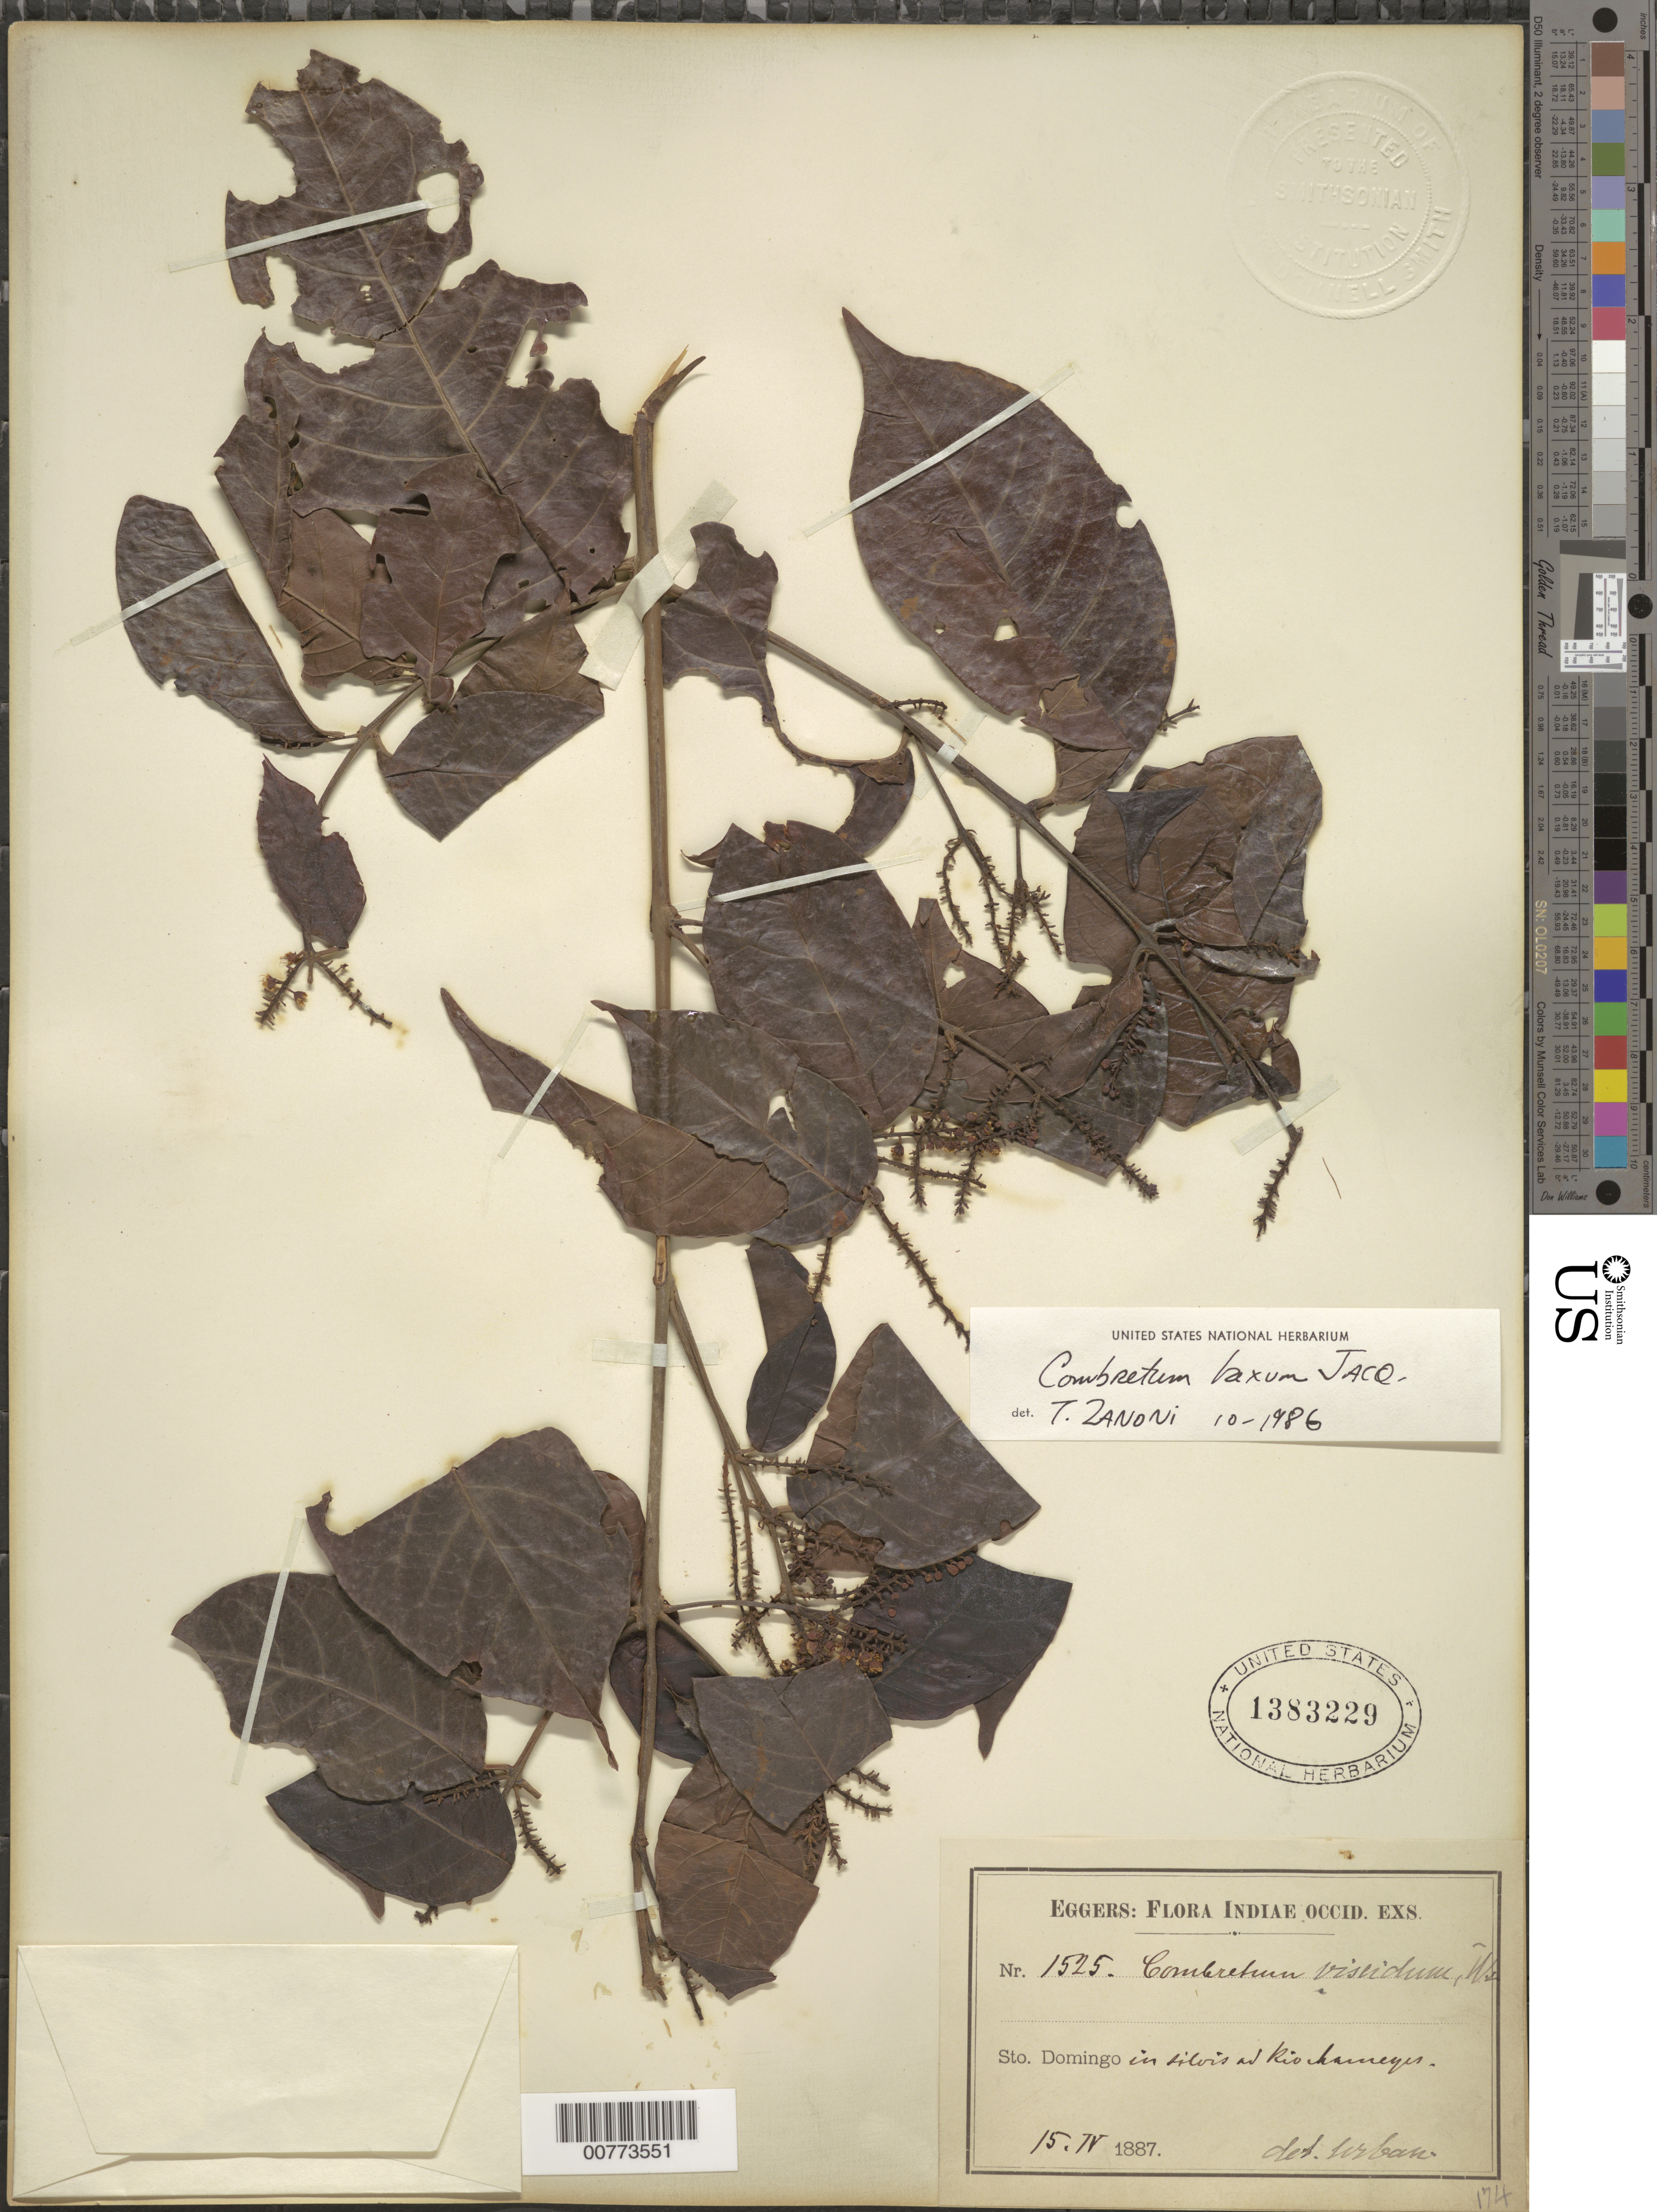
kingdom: Plantae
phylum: Tracheophyta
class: Magnoliopsida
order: Myrtales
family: Combretaceae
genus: Combretum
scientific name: Combretum laxum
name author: Jacq.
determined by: Zanoni, T. A., (NY), New York Botanical Garden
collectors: H. F. A. von Eggers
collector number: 1525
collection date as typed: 15 Apr 1887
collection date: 1887-04-15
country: Dominican Republic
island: Hispaniola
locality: Rio Hameyes.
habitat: In silvis.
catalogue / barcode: US 1383229